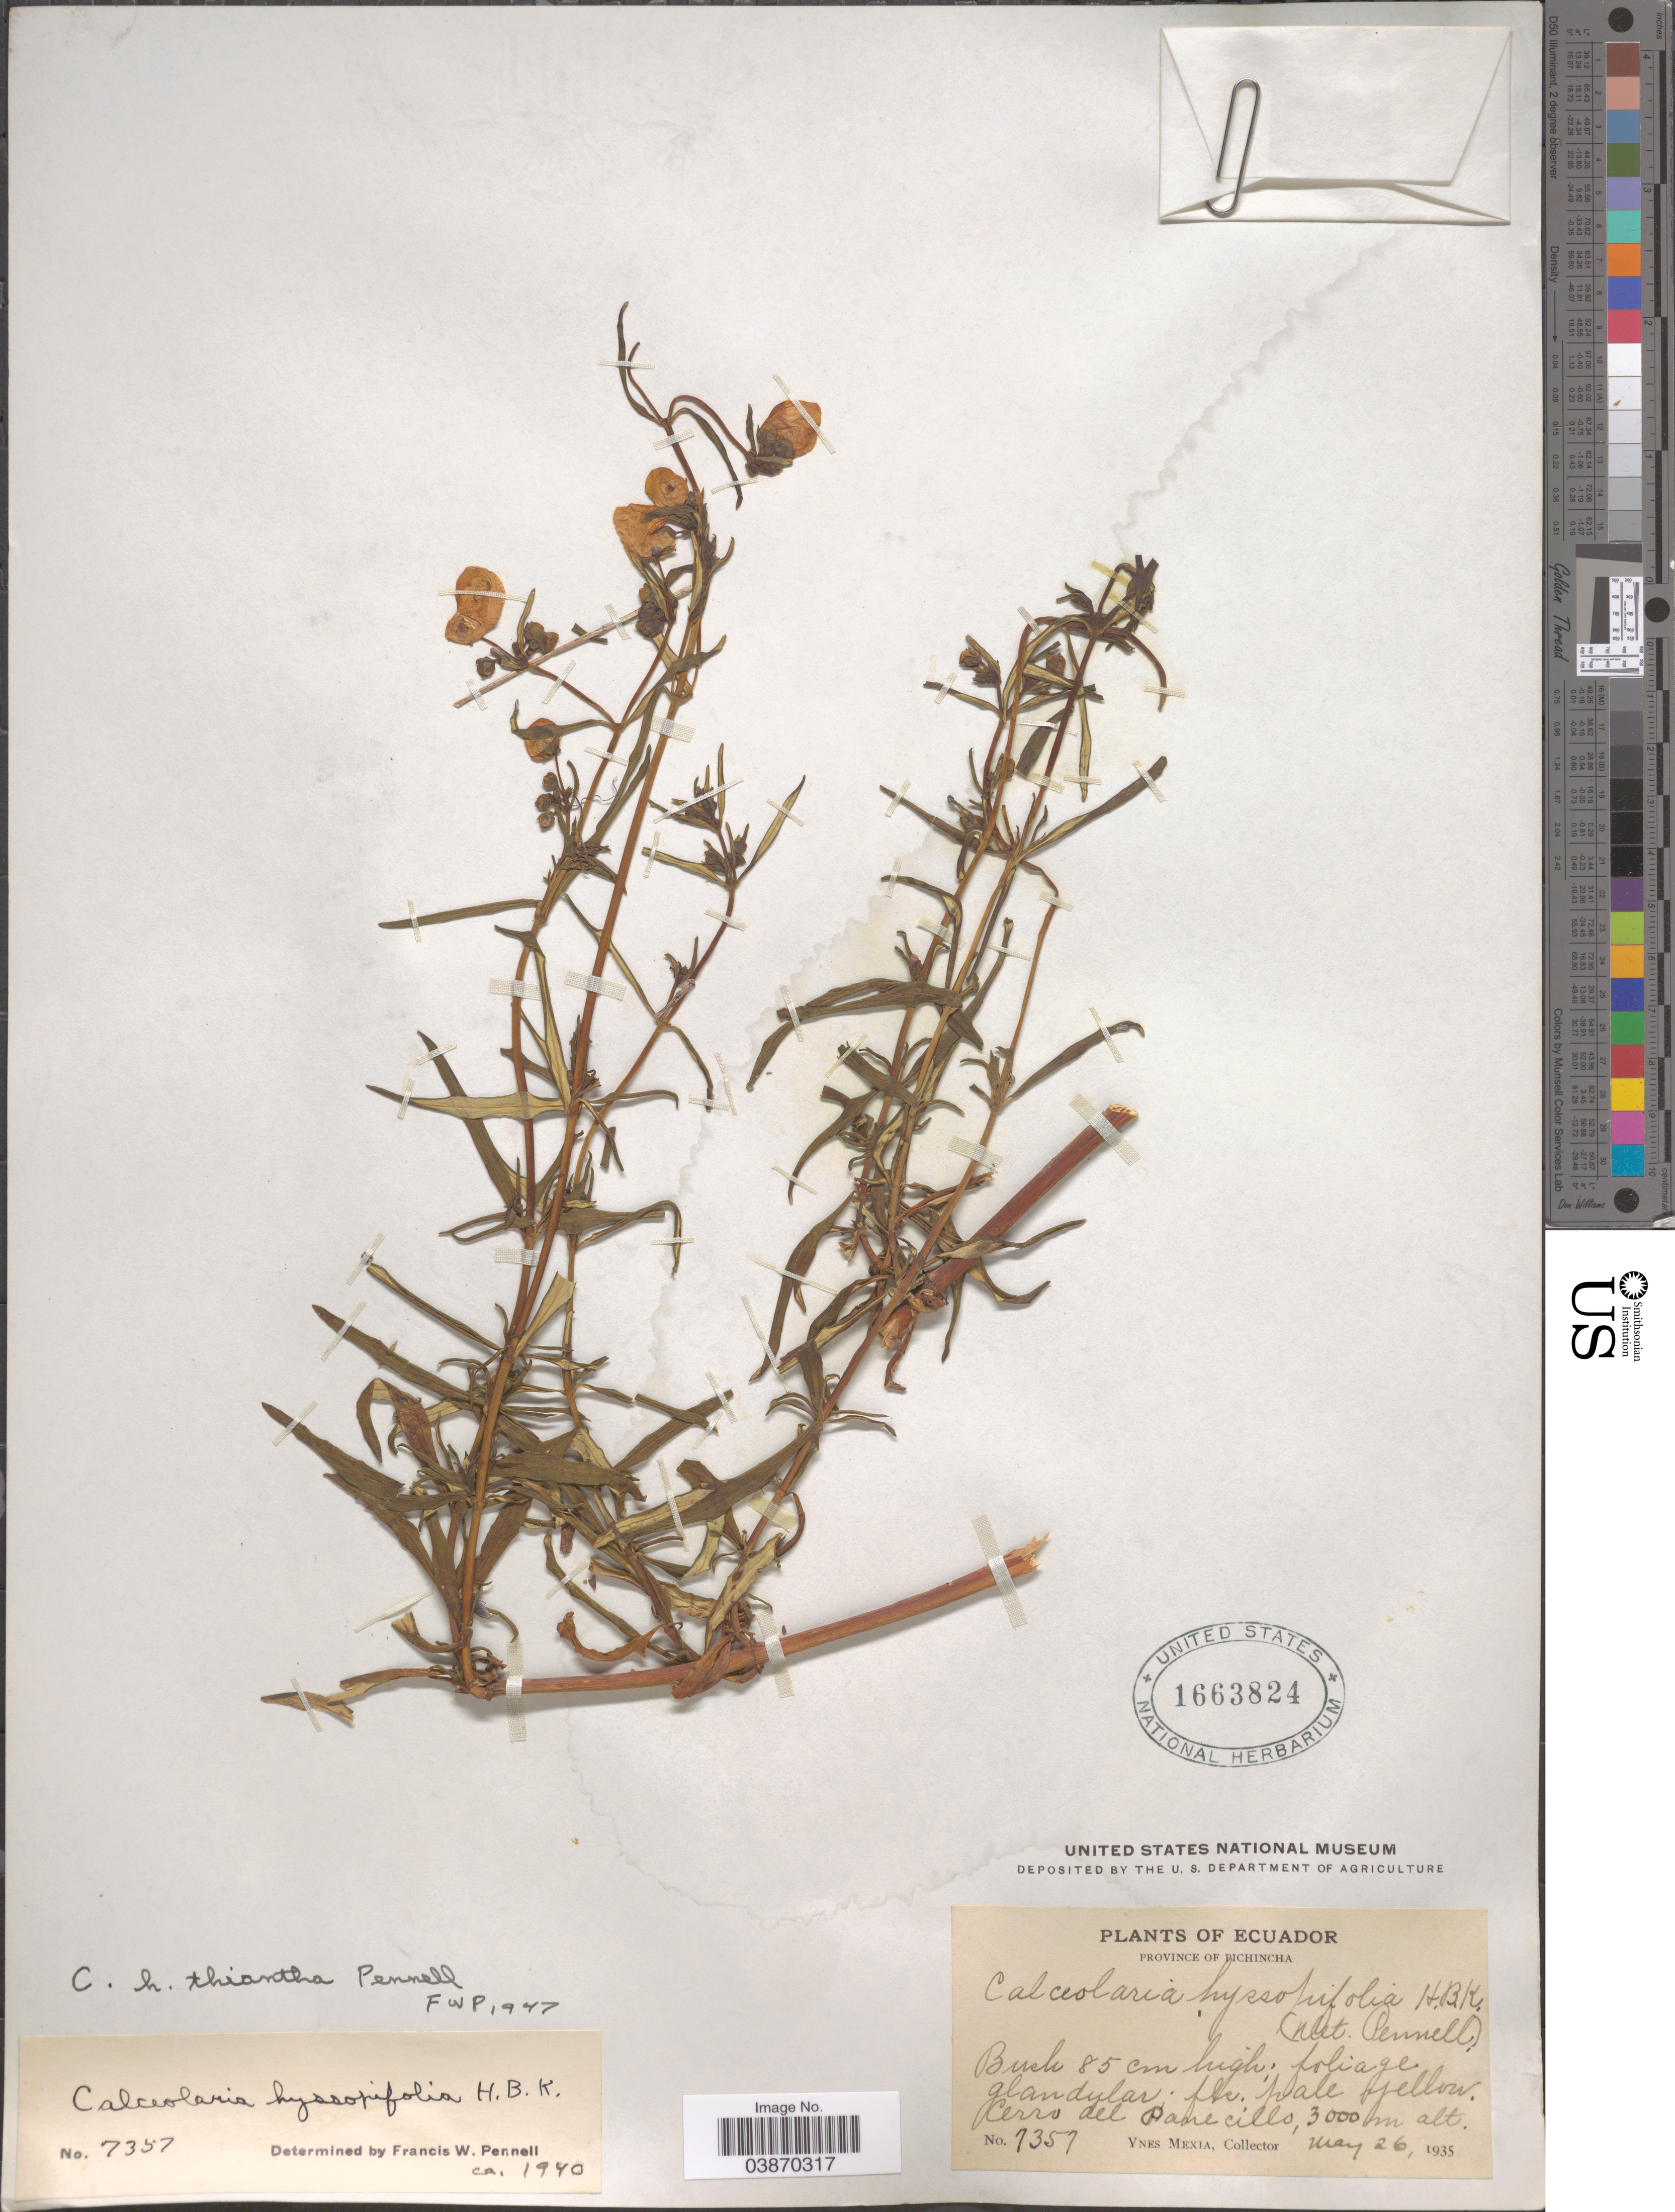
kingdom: Plantae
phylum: Tracheophyta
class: Magnoliopsida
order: Lamiales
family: Calceolariaceae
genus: Calceolaria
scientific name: Calceolaria hyssopifolia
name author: Kunth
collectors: Y. Mexia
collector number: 7357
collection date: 1935-05-26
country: Ecuador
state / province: Pichincha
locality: Cerro del Panecillo.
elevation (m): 3000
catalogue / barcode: US 1663824